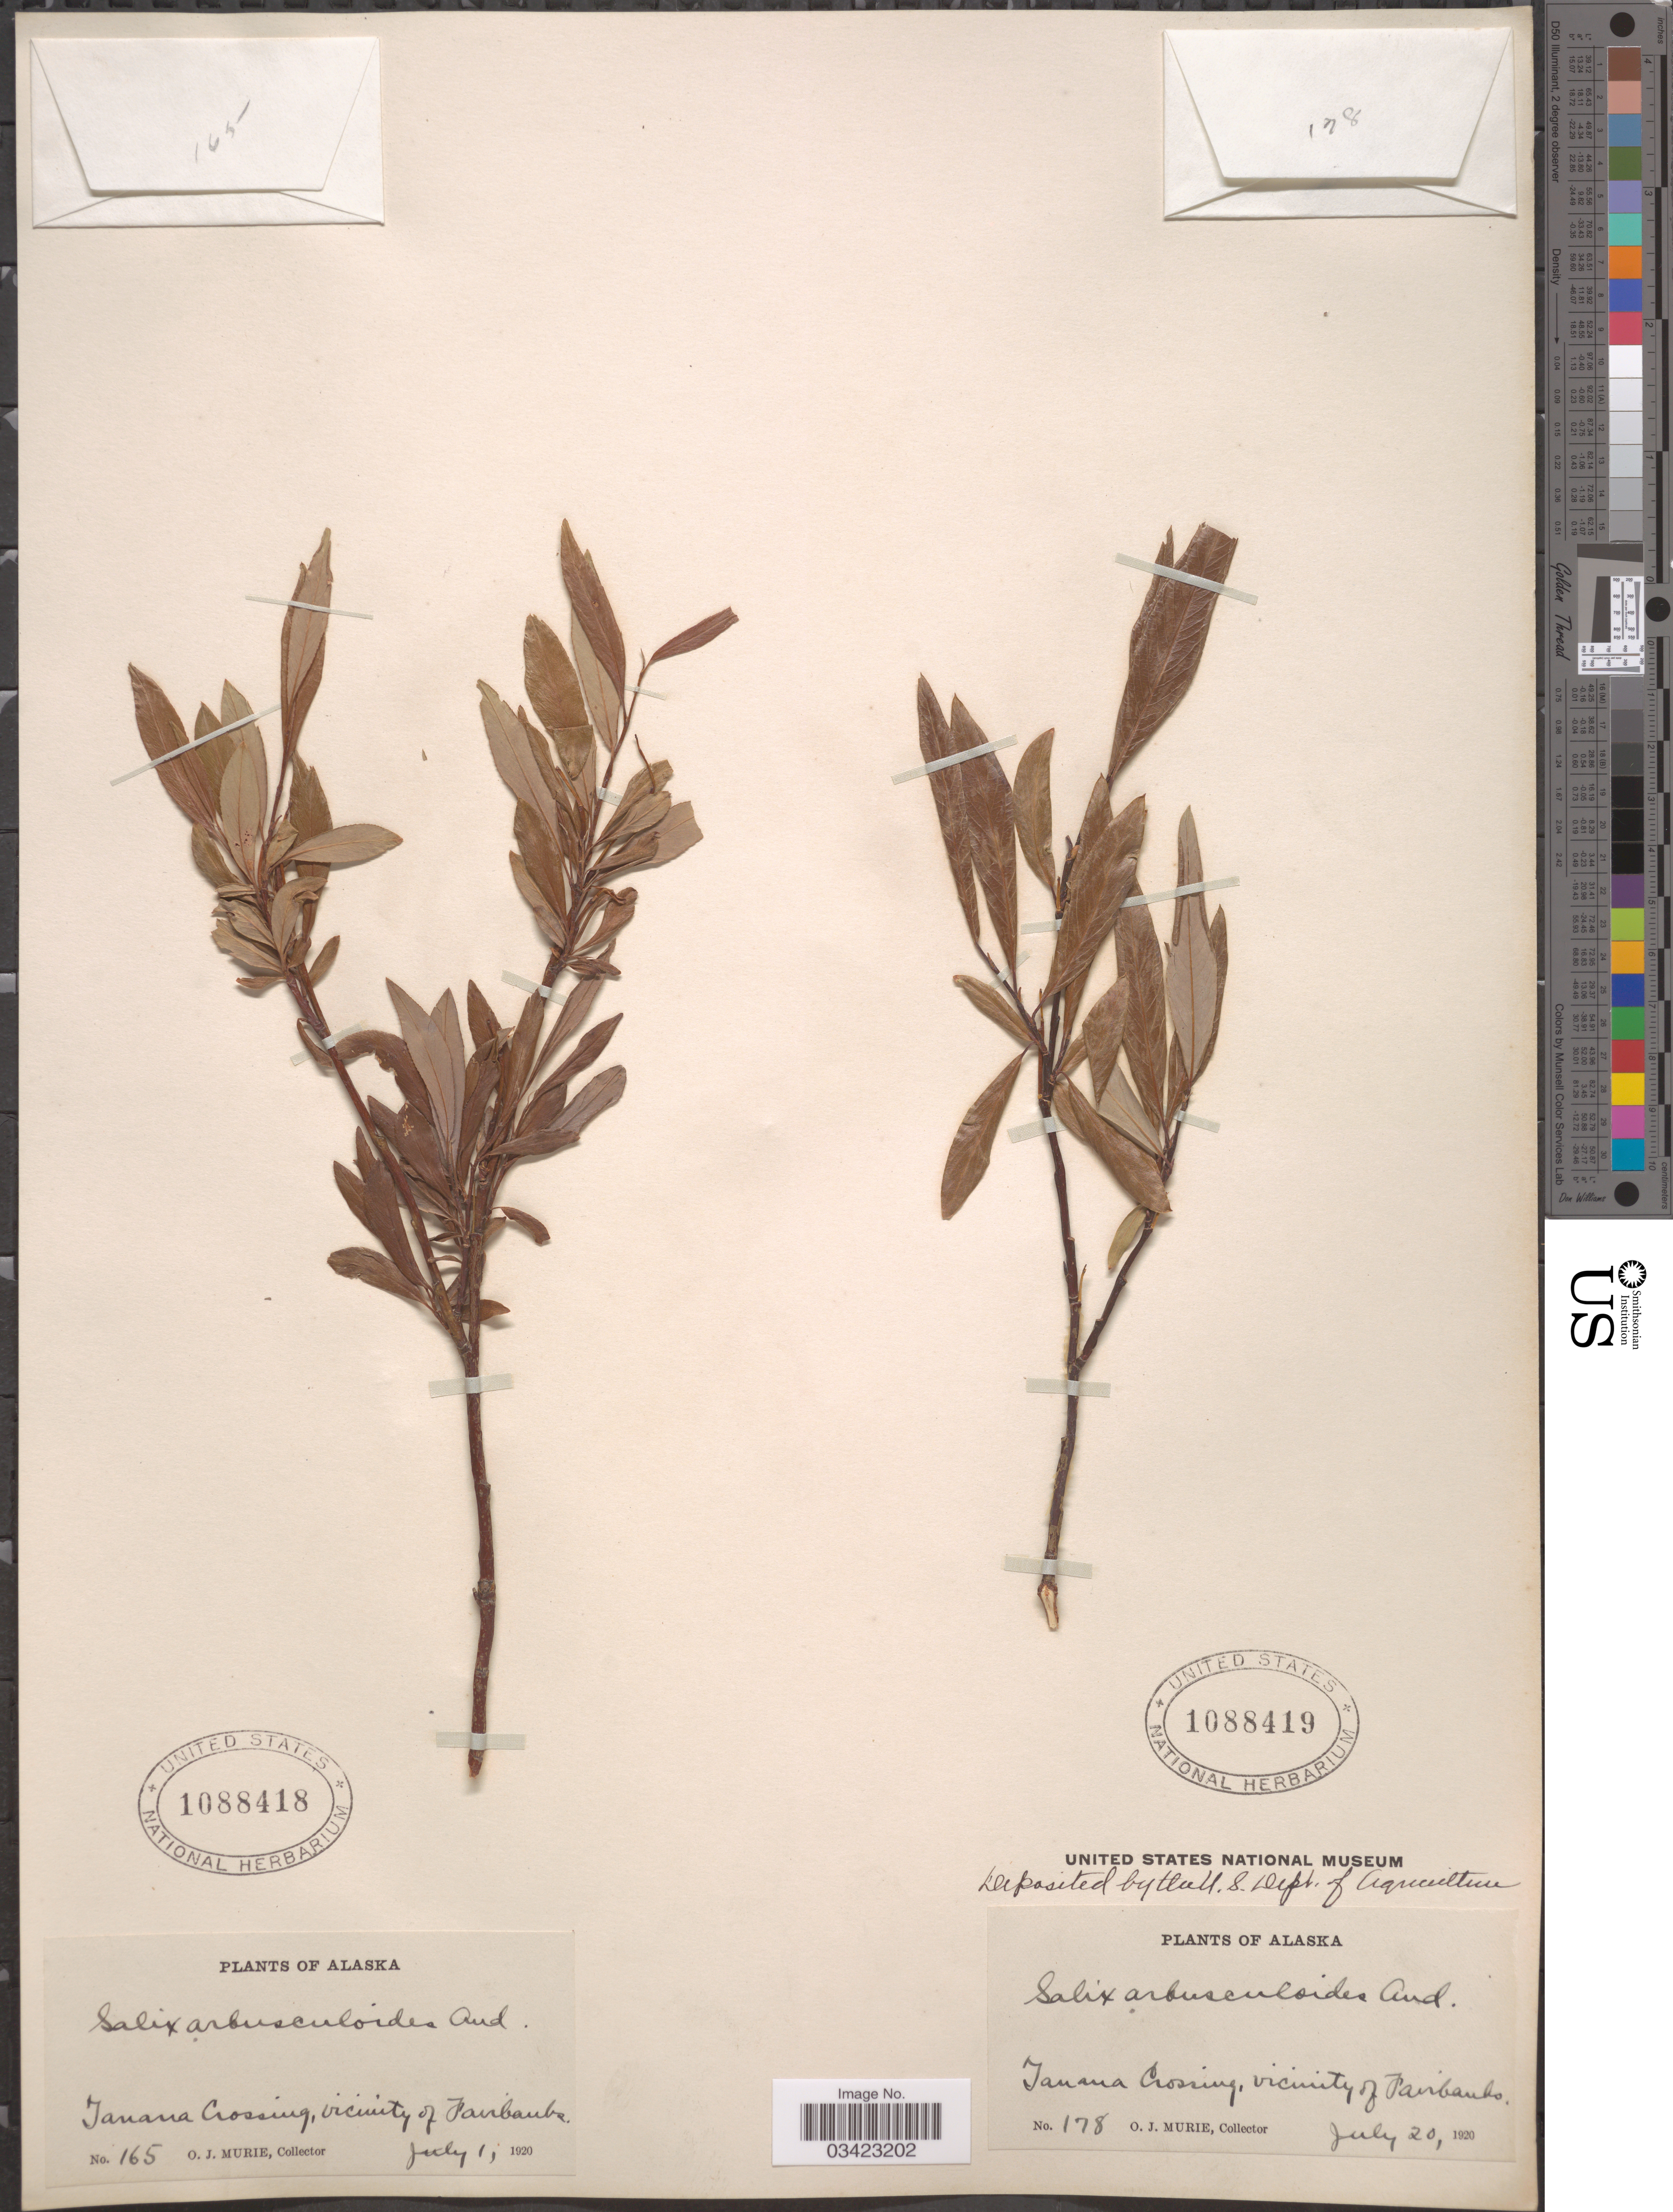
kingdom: Plantae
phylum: Tracheophyta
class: Magnoliopsida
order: Malpighiales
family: Salicaceae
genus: Salix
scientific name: Salix arbusculoides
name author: Andersson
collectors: O. Murie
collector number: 165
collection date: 1920-07-01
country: United States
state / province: Alaska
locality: Tanana Crossing, Vicinity of Fairbanks.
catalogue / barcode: US 1088418